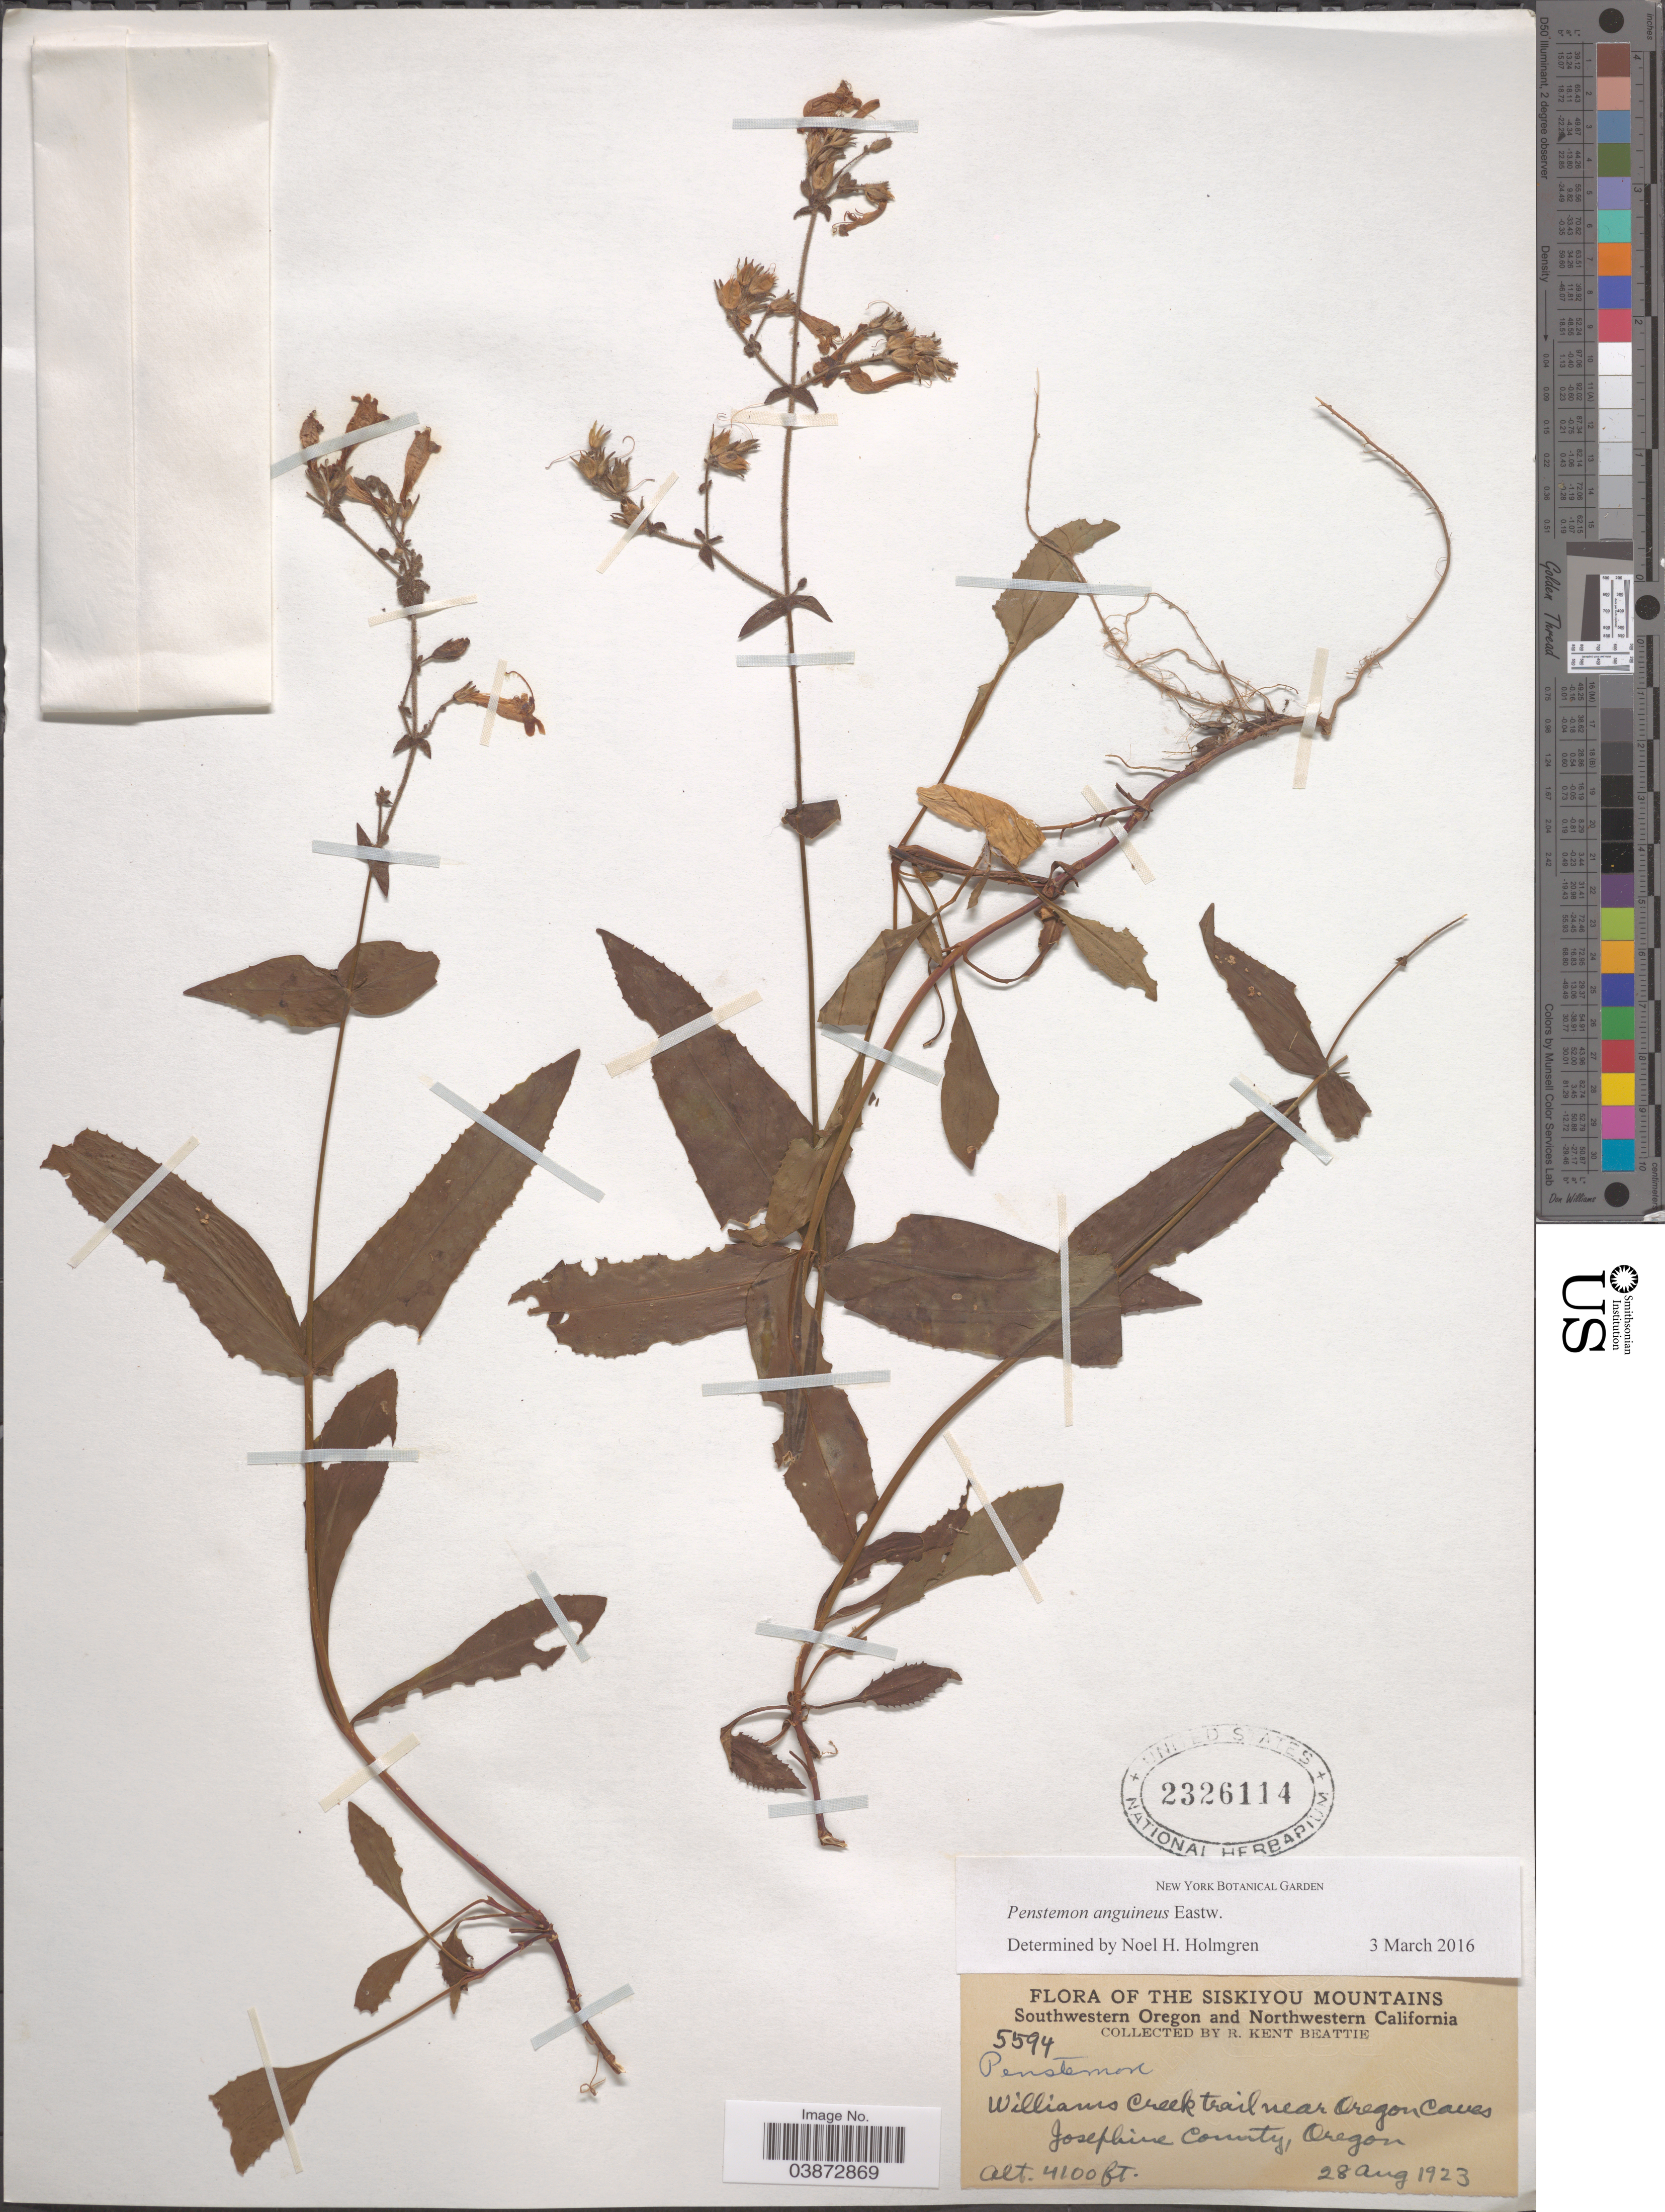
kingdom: Plantae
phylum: Tracheophyta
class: Magnoliopsida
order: Lamiales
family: Plantaginaceae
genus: Penstemon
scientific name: Penstemon anguineus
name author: Eastw.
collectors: R. K. Beattie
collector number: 5594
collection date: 1923-08-28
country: United States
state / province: Oregon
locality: Siskiyou Mountains. Southwestern Oregon. Williams Creek trail near Oregon Caves, Josephine County.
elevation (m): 1250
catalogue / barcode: US 2326114